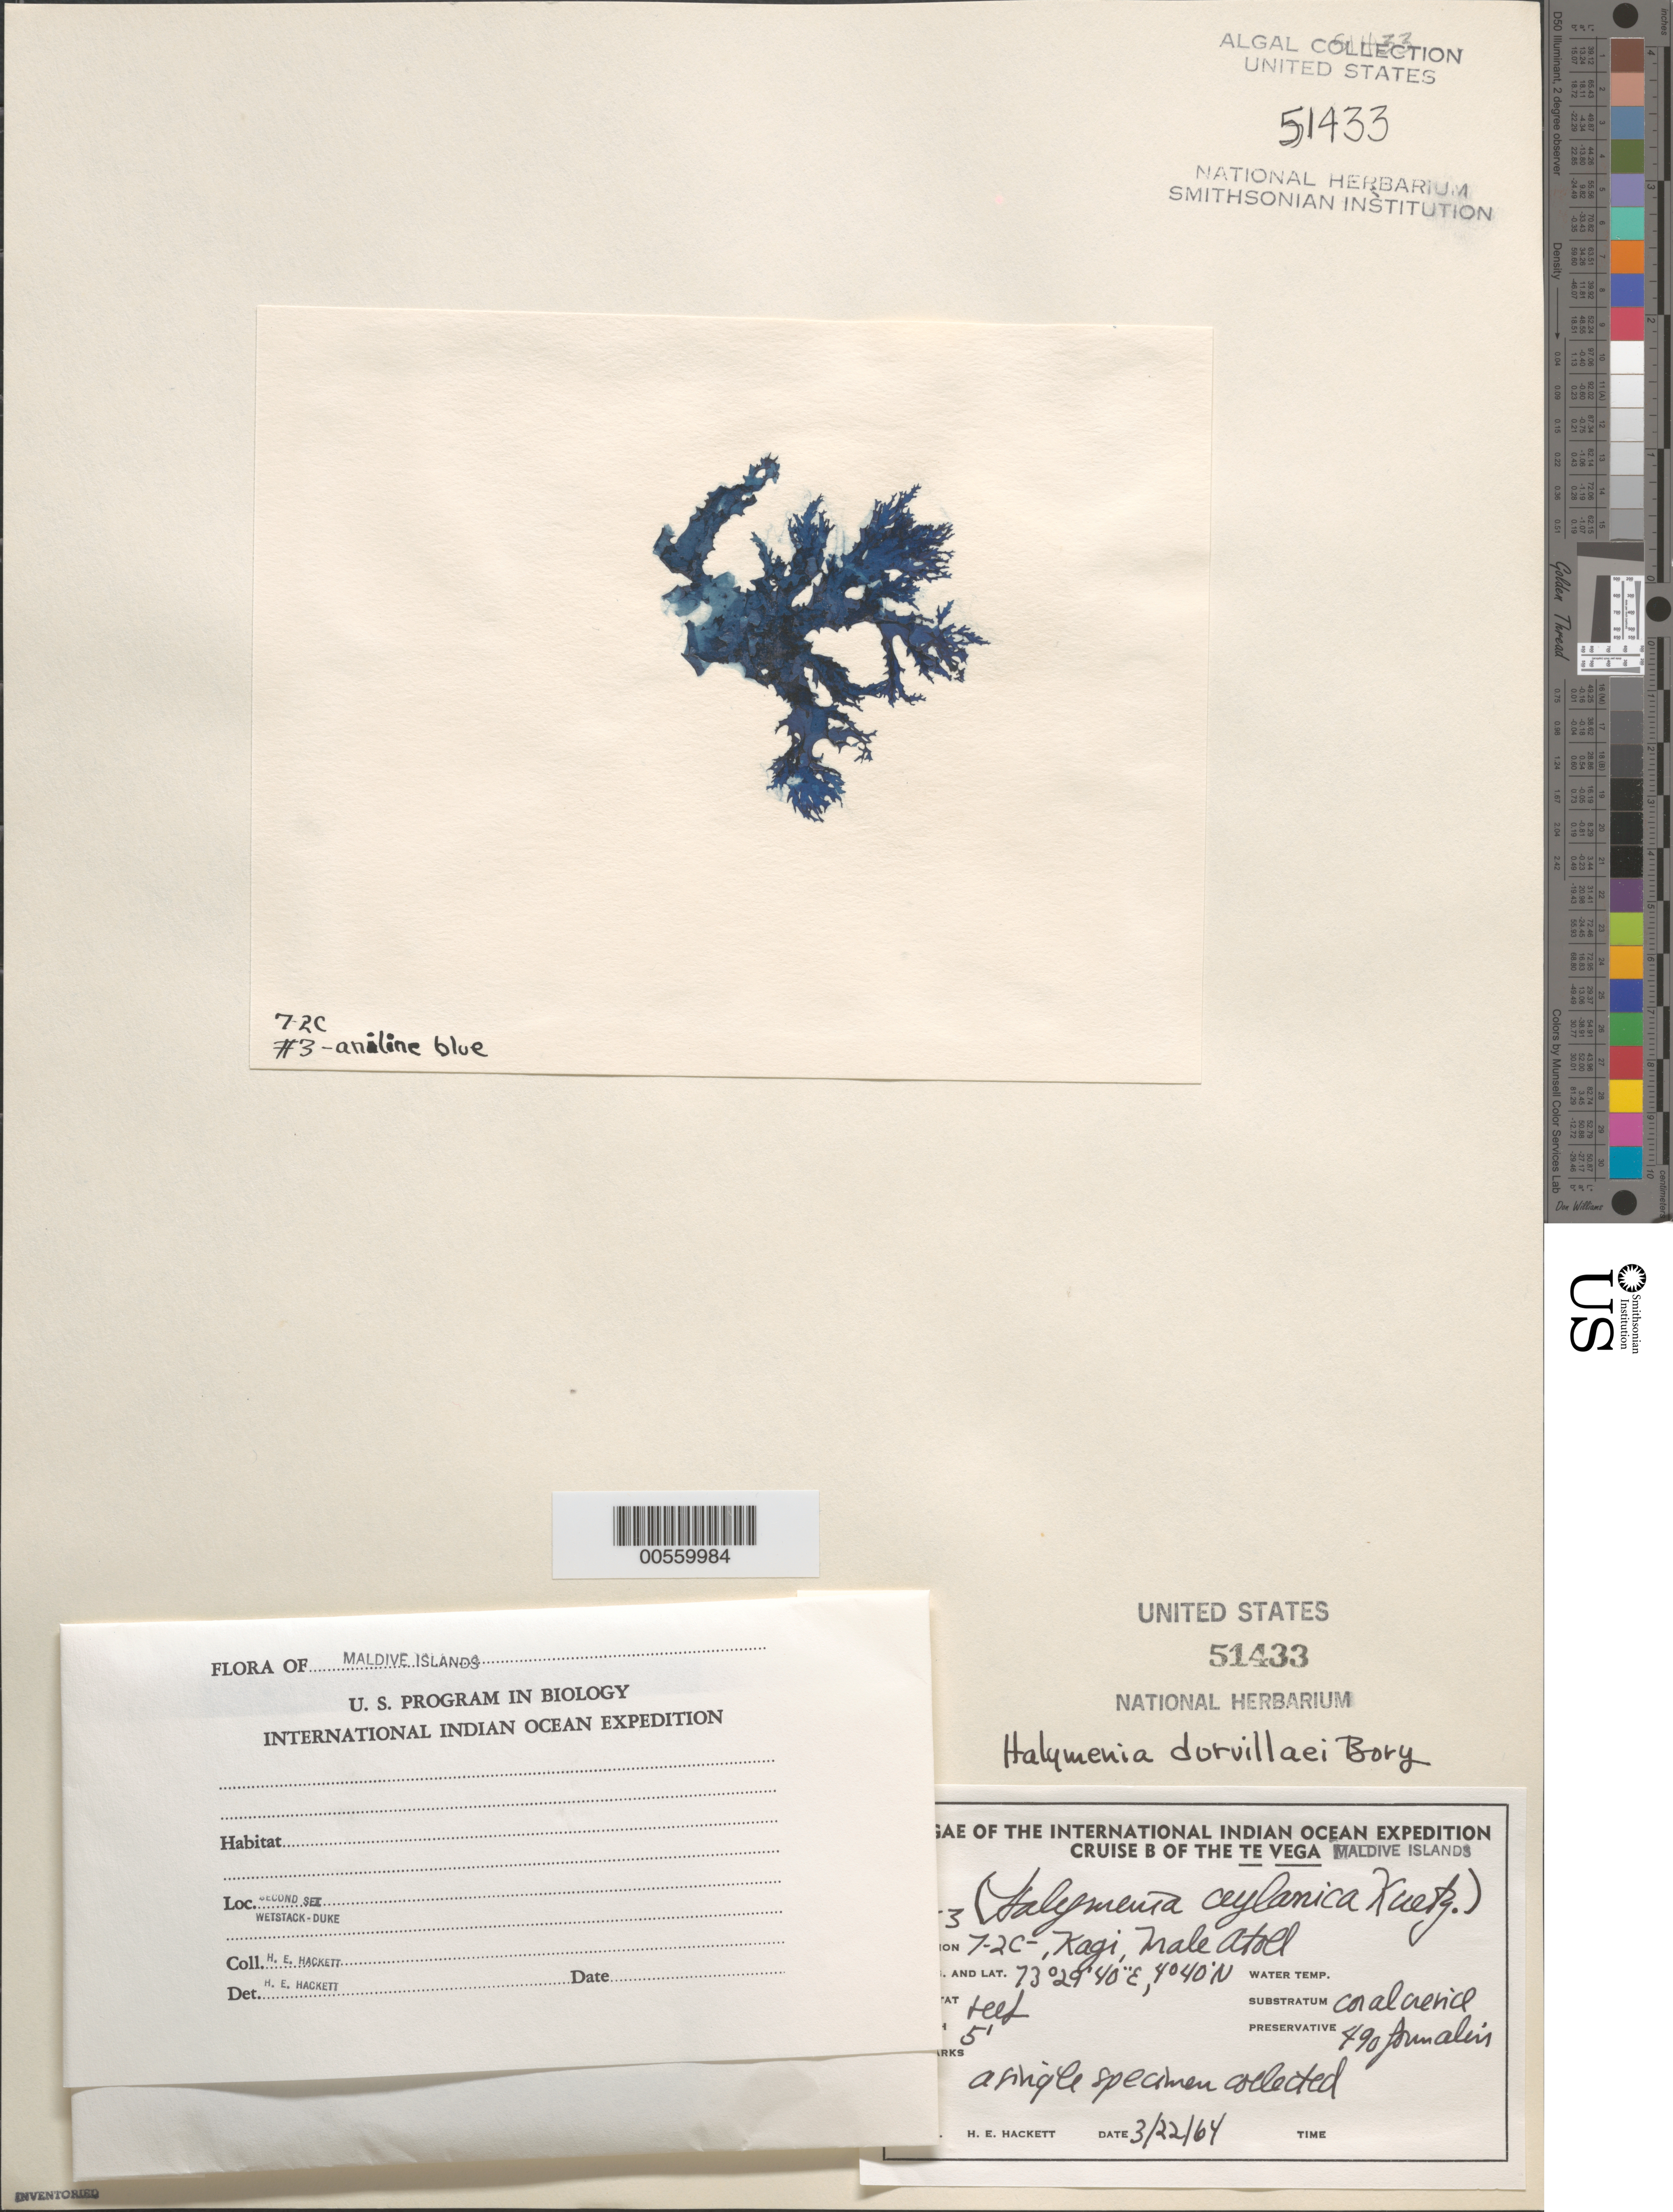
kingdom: Plantae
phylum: Rhodophyta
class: Florideophyceae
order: Halymeniales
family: Halymeniaceae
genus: Halymenia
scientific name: Halymenia durvillaei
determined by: Hackett, H. E.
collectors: H. E. Hackett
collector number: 3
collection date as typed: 22 Mar 1964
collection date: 1964-03-22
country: Maldive Islands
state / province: Kaafu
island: Male Atoll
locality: Kagi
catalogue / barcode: US 51433